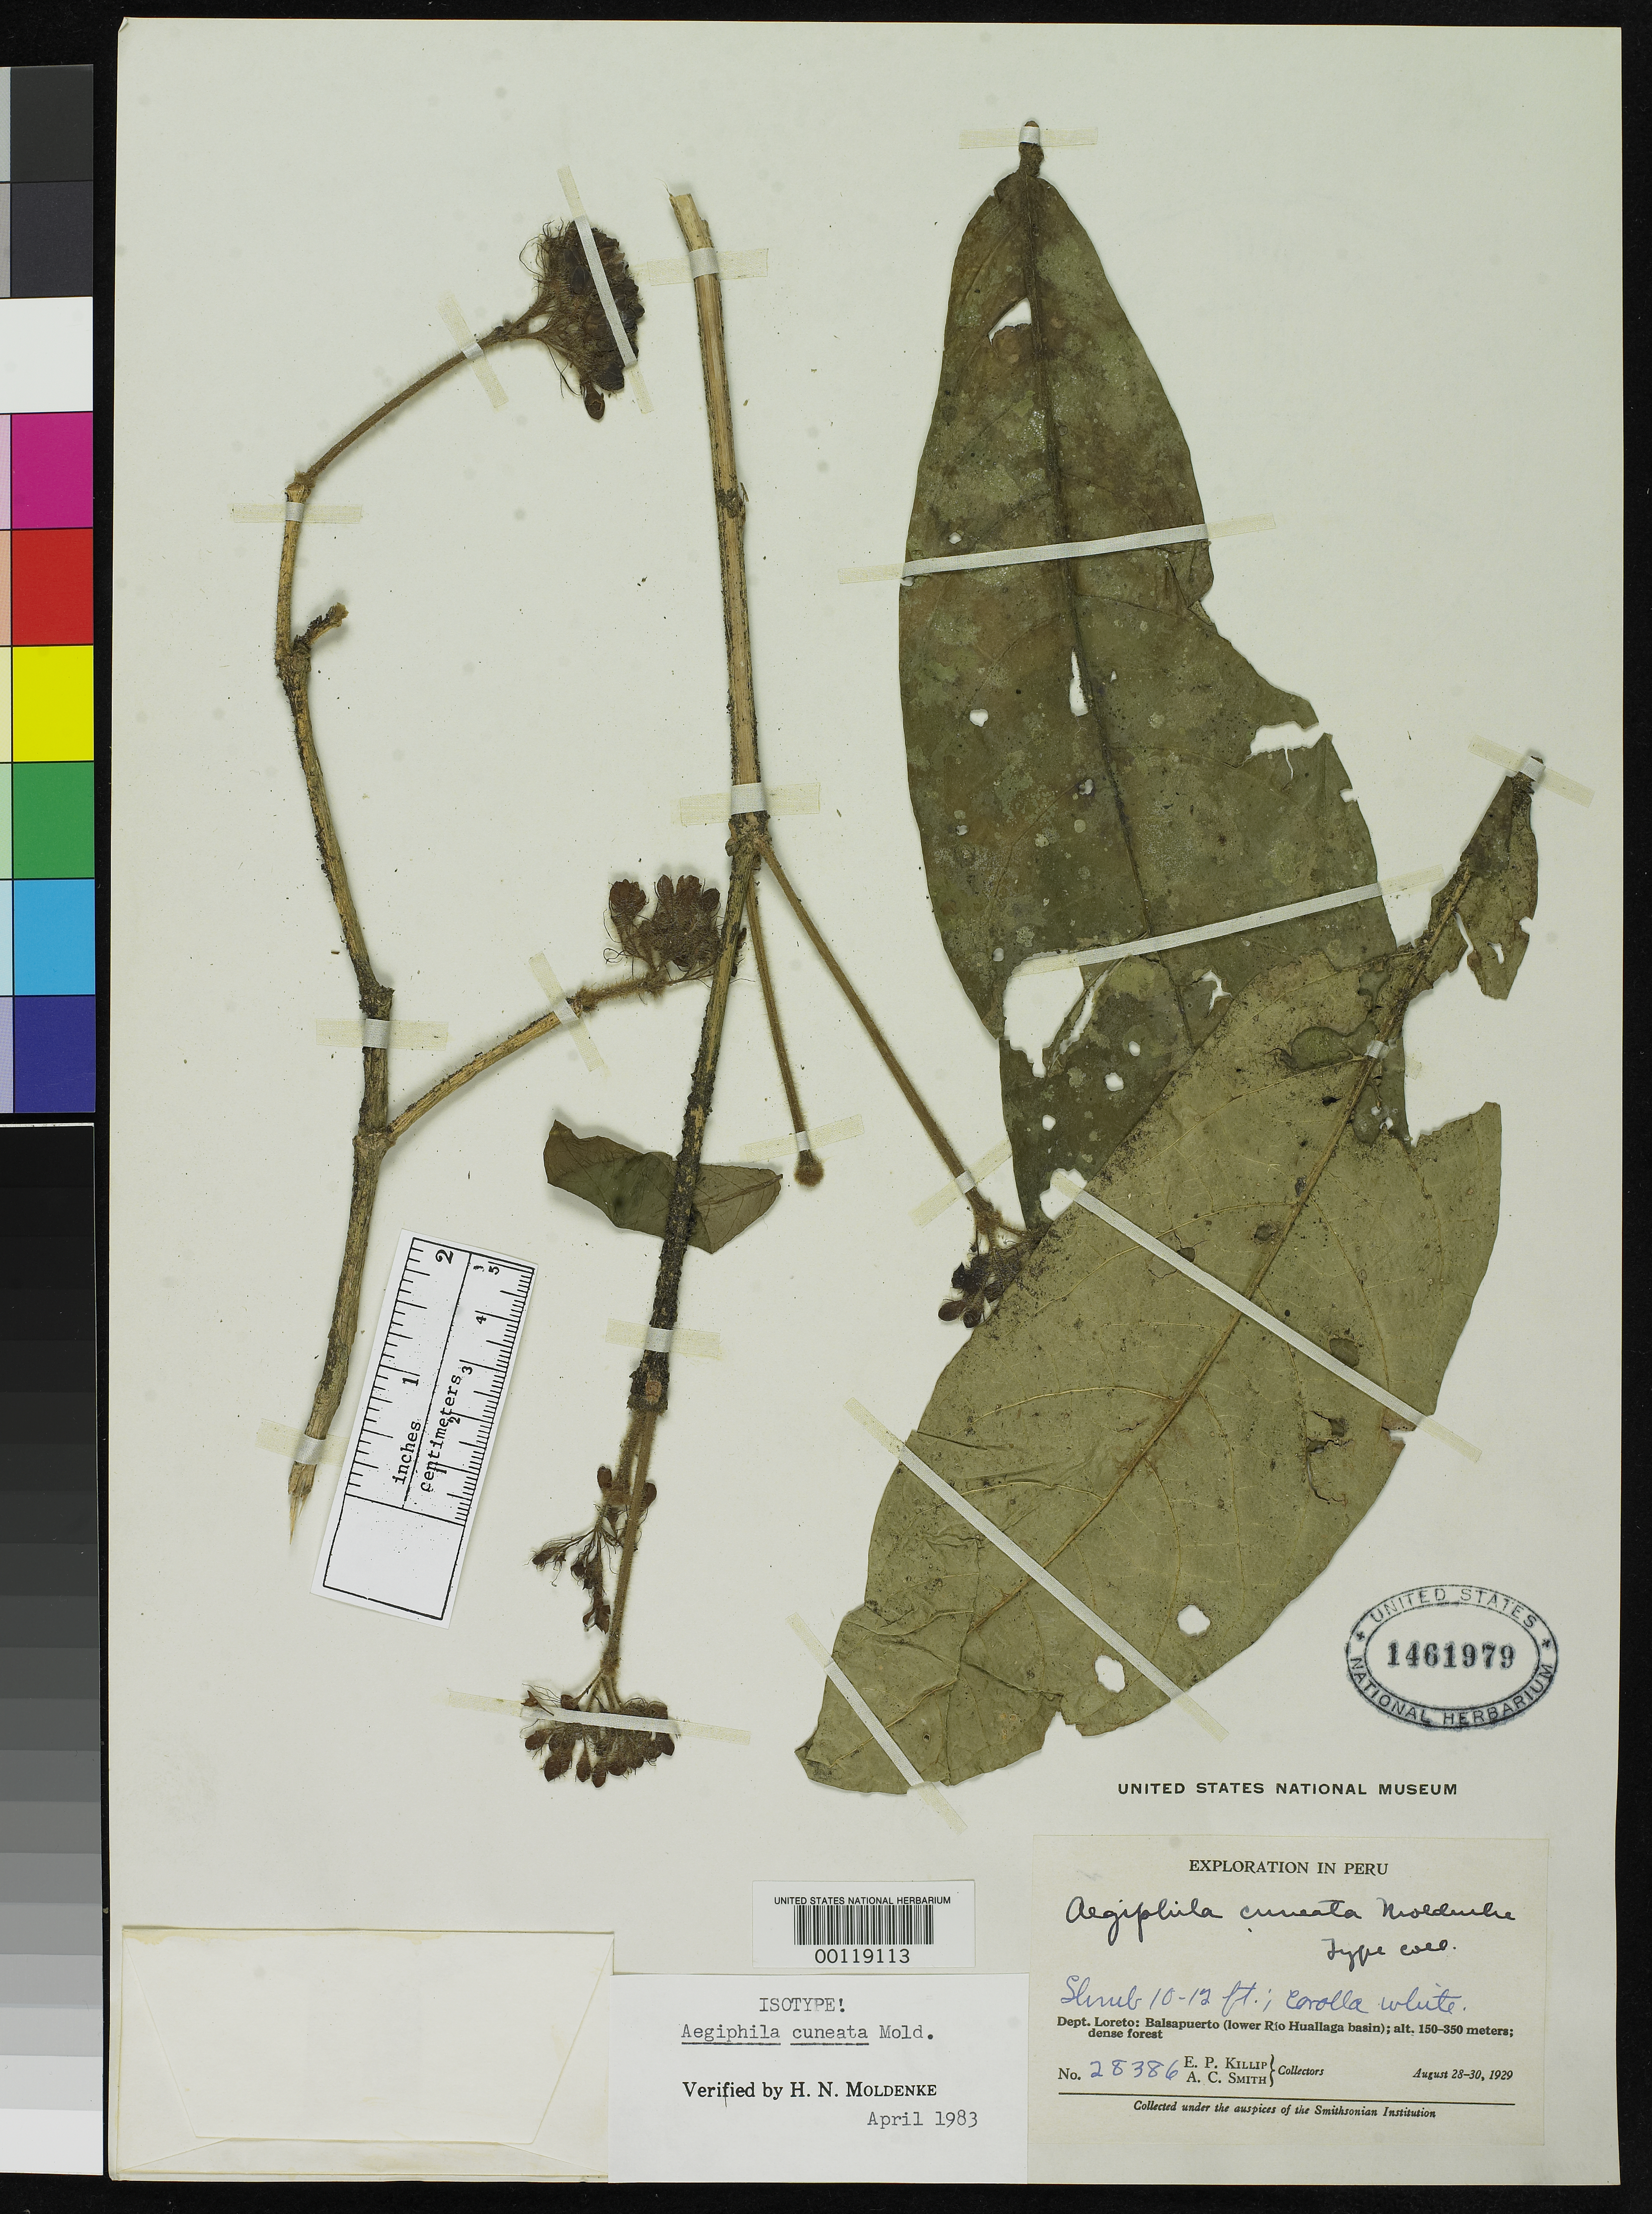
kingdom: Plantae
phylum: Tracheophyta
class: Magnoliopsida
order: Lamiales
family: Lamiaceae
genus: Aegiphila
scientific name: Aegiphila cuneata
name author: Moldenke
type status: Isotype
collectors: E. P. Killip & A. C. Smith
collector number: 28386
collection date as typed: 28 Aug 1929 to 30 Aug 1929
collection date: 1929-08-28/1929-08-30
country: Peru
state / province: Loreto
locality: Balsapuerto, Rio Huallaga.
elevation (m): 150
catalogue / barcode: US 1461979